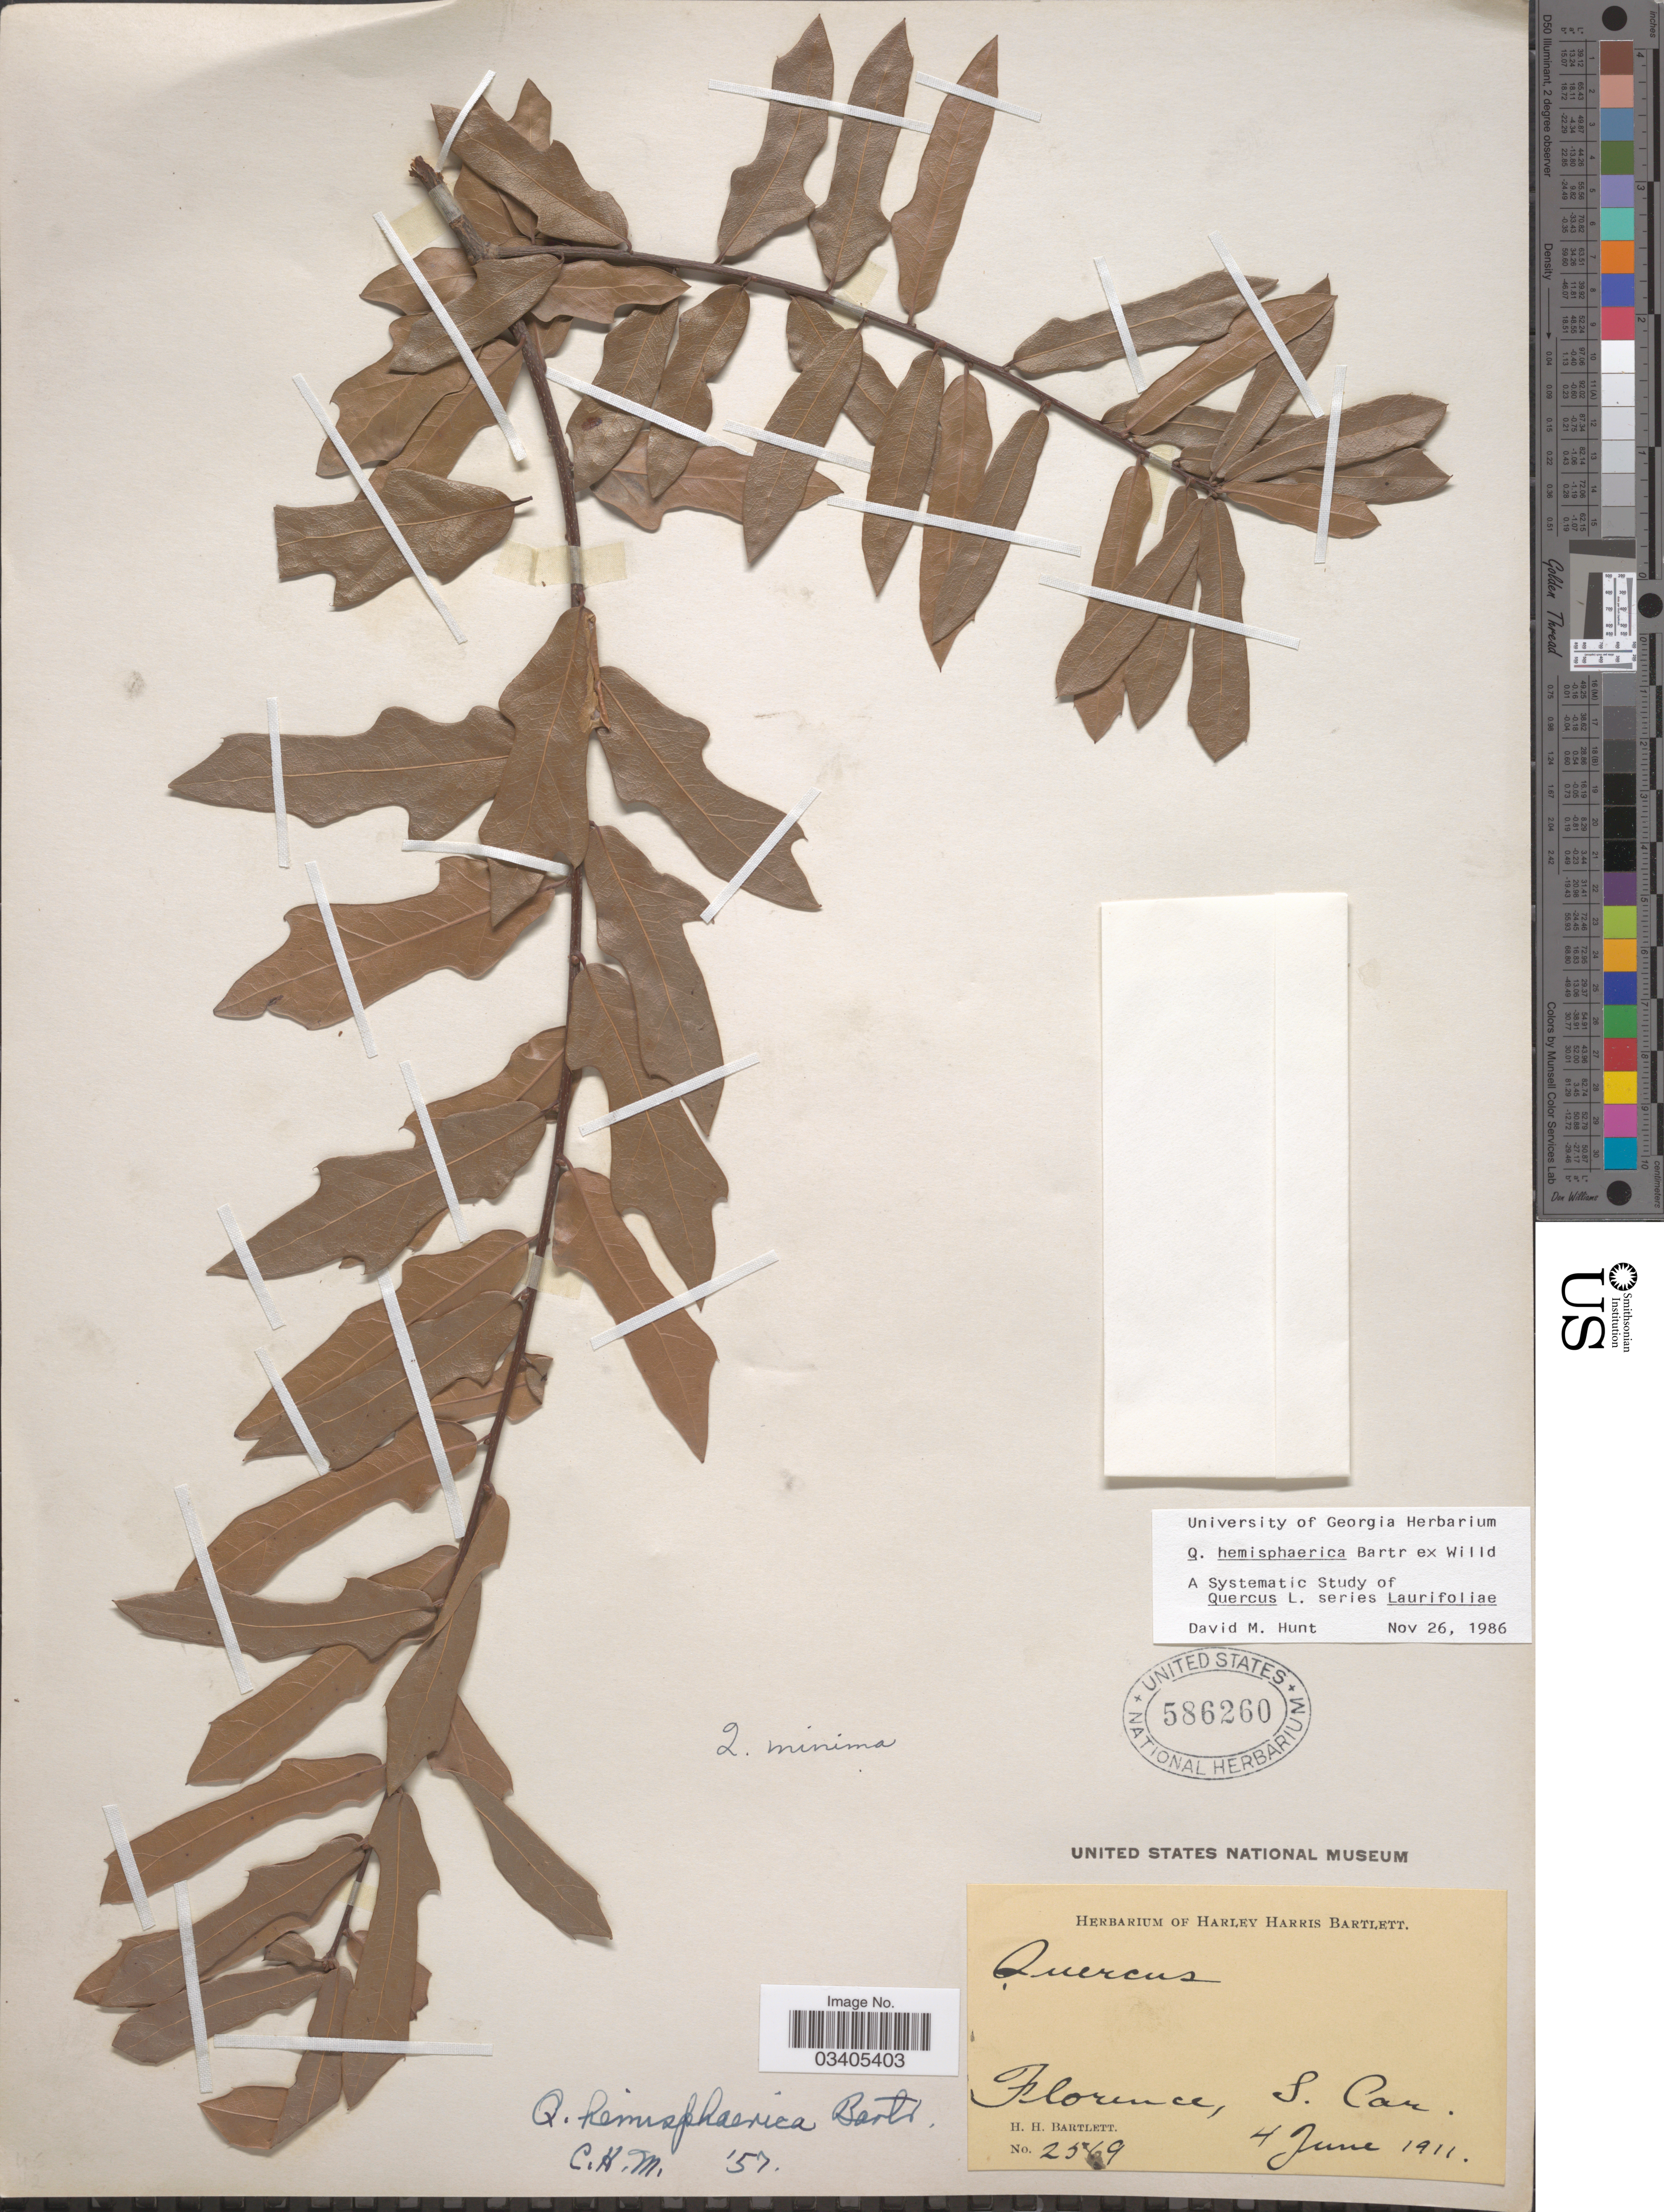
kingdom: Plantae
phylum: Tracheophyta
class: Magnoliopsida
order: Fagales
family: Fagaceae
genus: Quercus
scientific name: Quercus hemisphaerica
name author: W. Bartram ex Willd.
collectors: H. H. Bartlett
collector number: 2569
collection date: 1911-06-04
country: United States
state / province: South Carolina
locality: Florence.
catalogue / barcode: US 586260